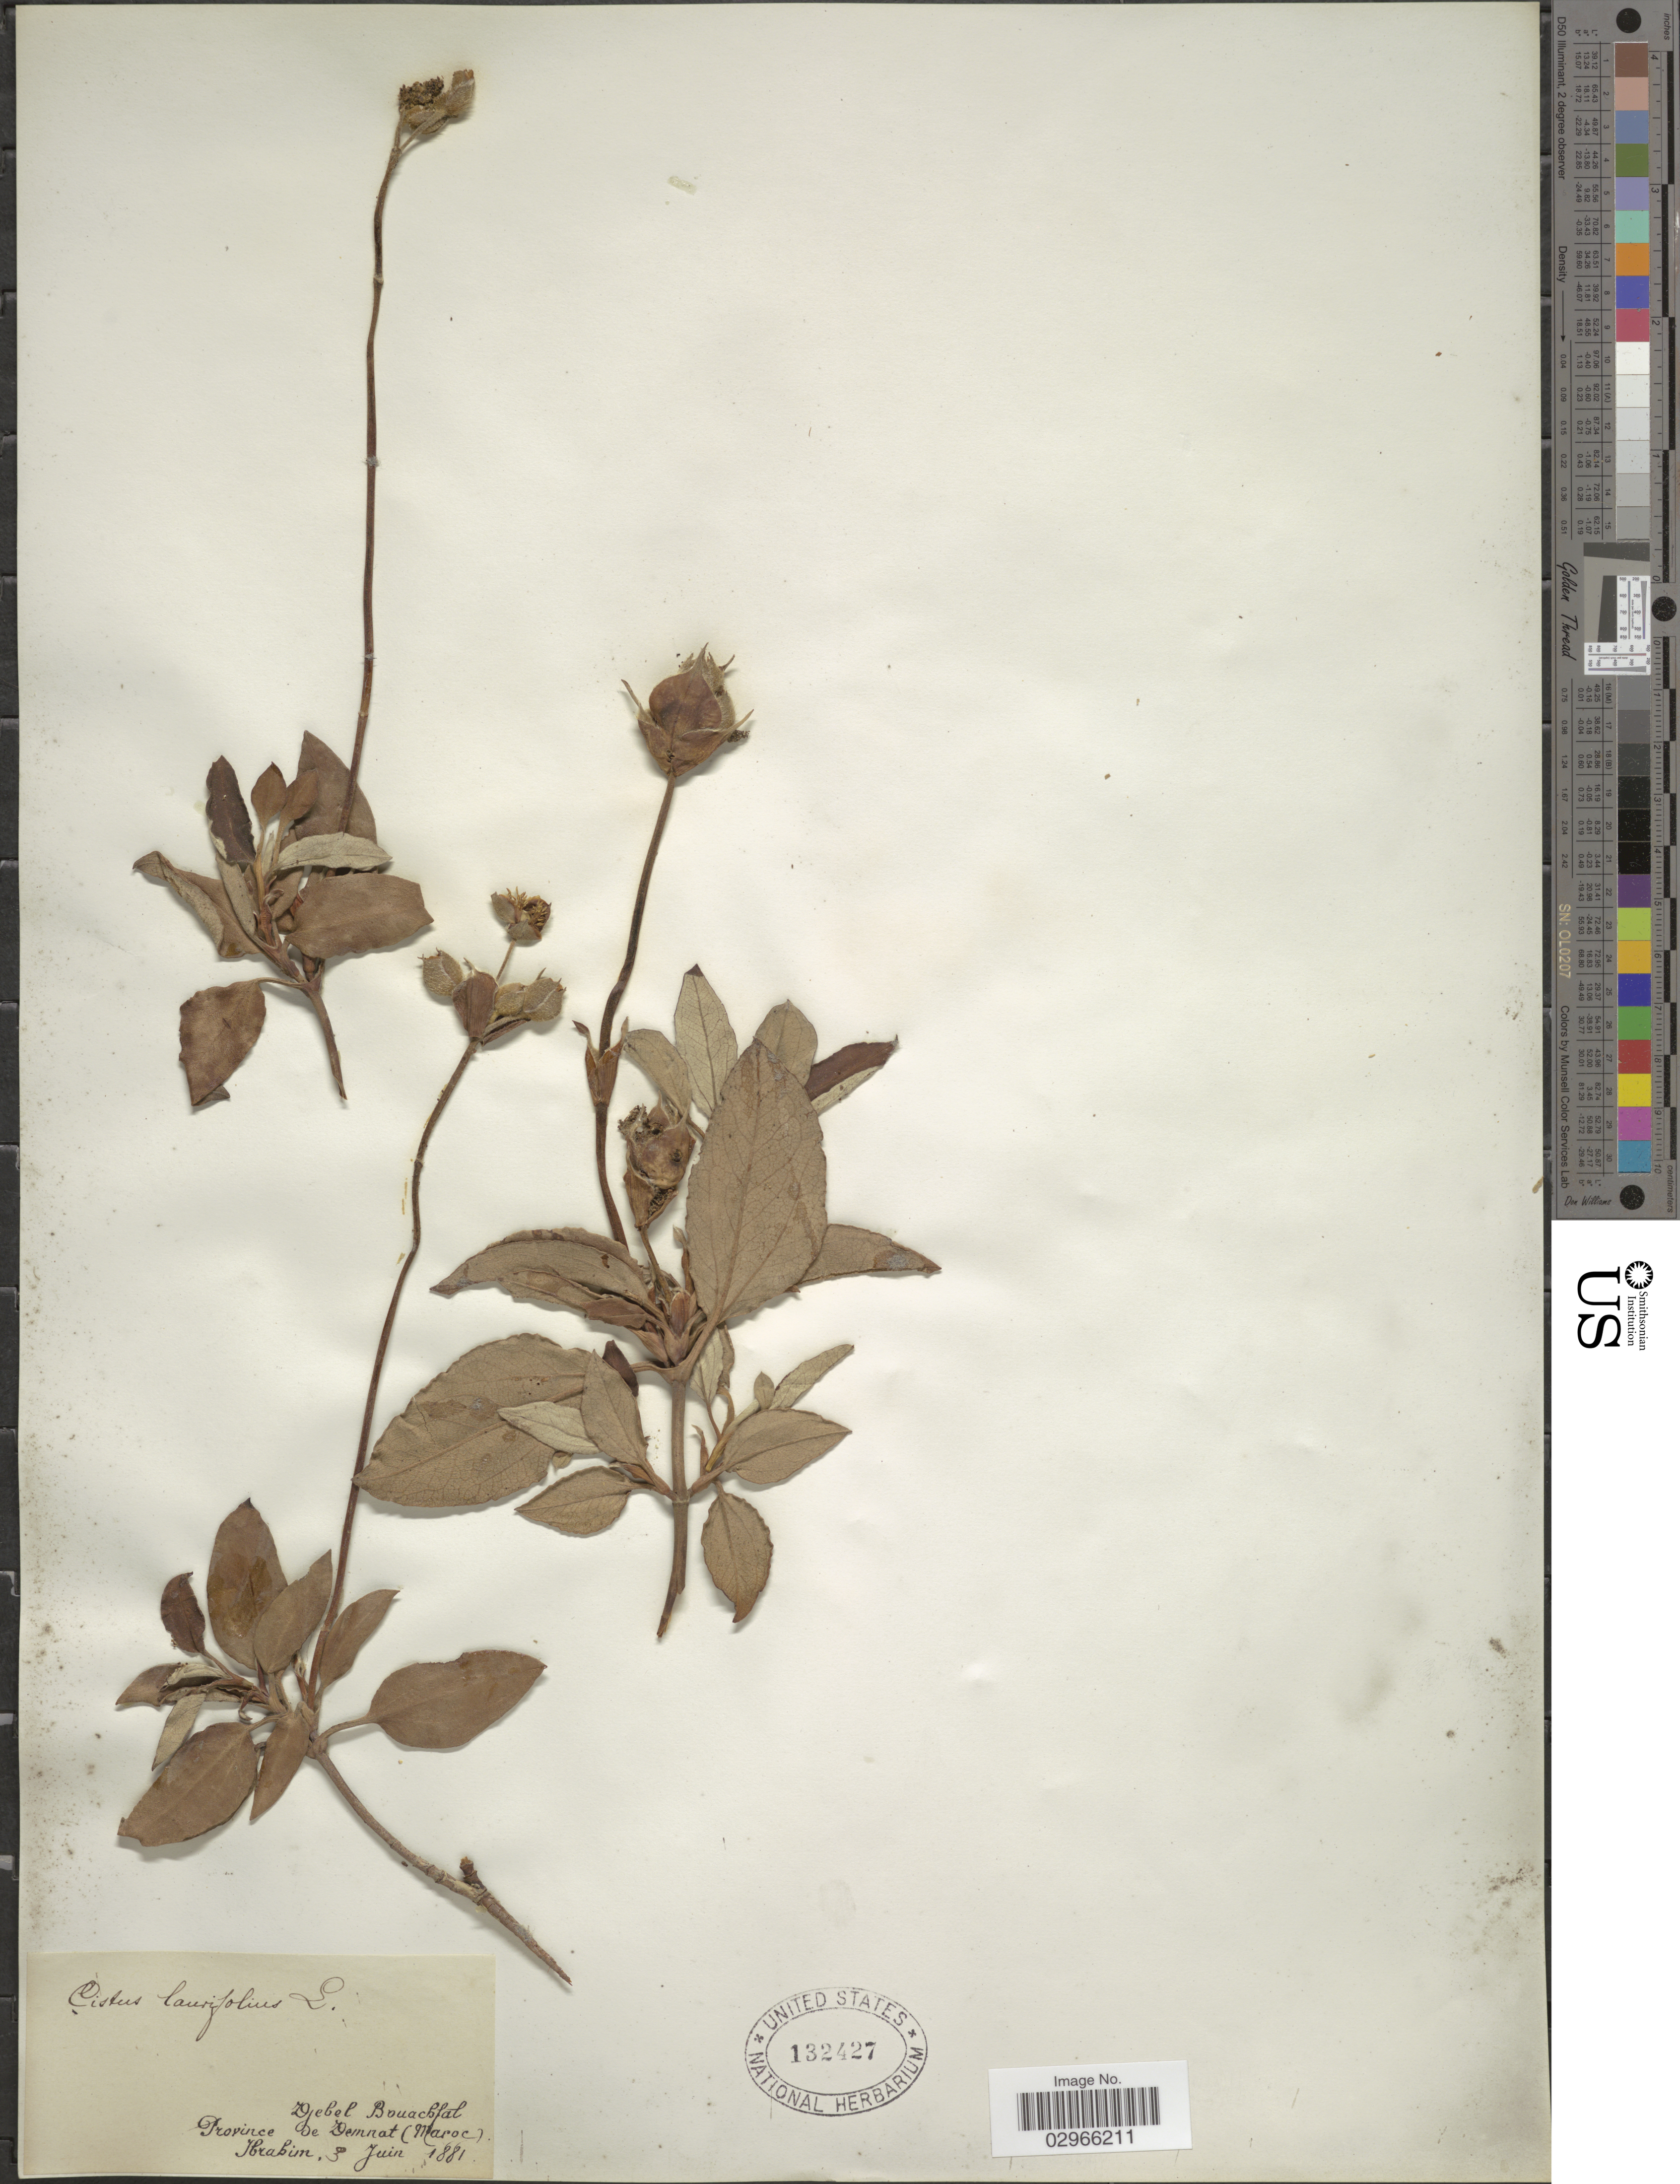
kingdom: Plantae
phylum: Tracheophyta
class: Magnoliopsida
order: Malvales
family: Cistaceae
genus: Cistus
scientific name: Cistus laurifolius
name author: L.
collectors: -. Ibrahim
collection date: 1881-06-03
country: Morocco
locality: Djebel Bouachfal. Province de Demnat (Maroc).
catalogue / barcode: US 132427